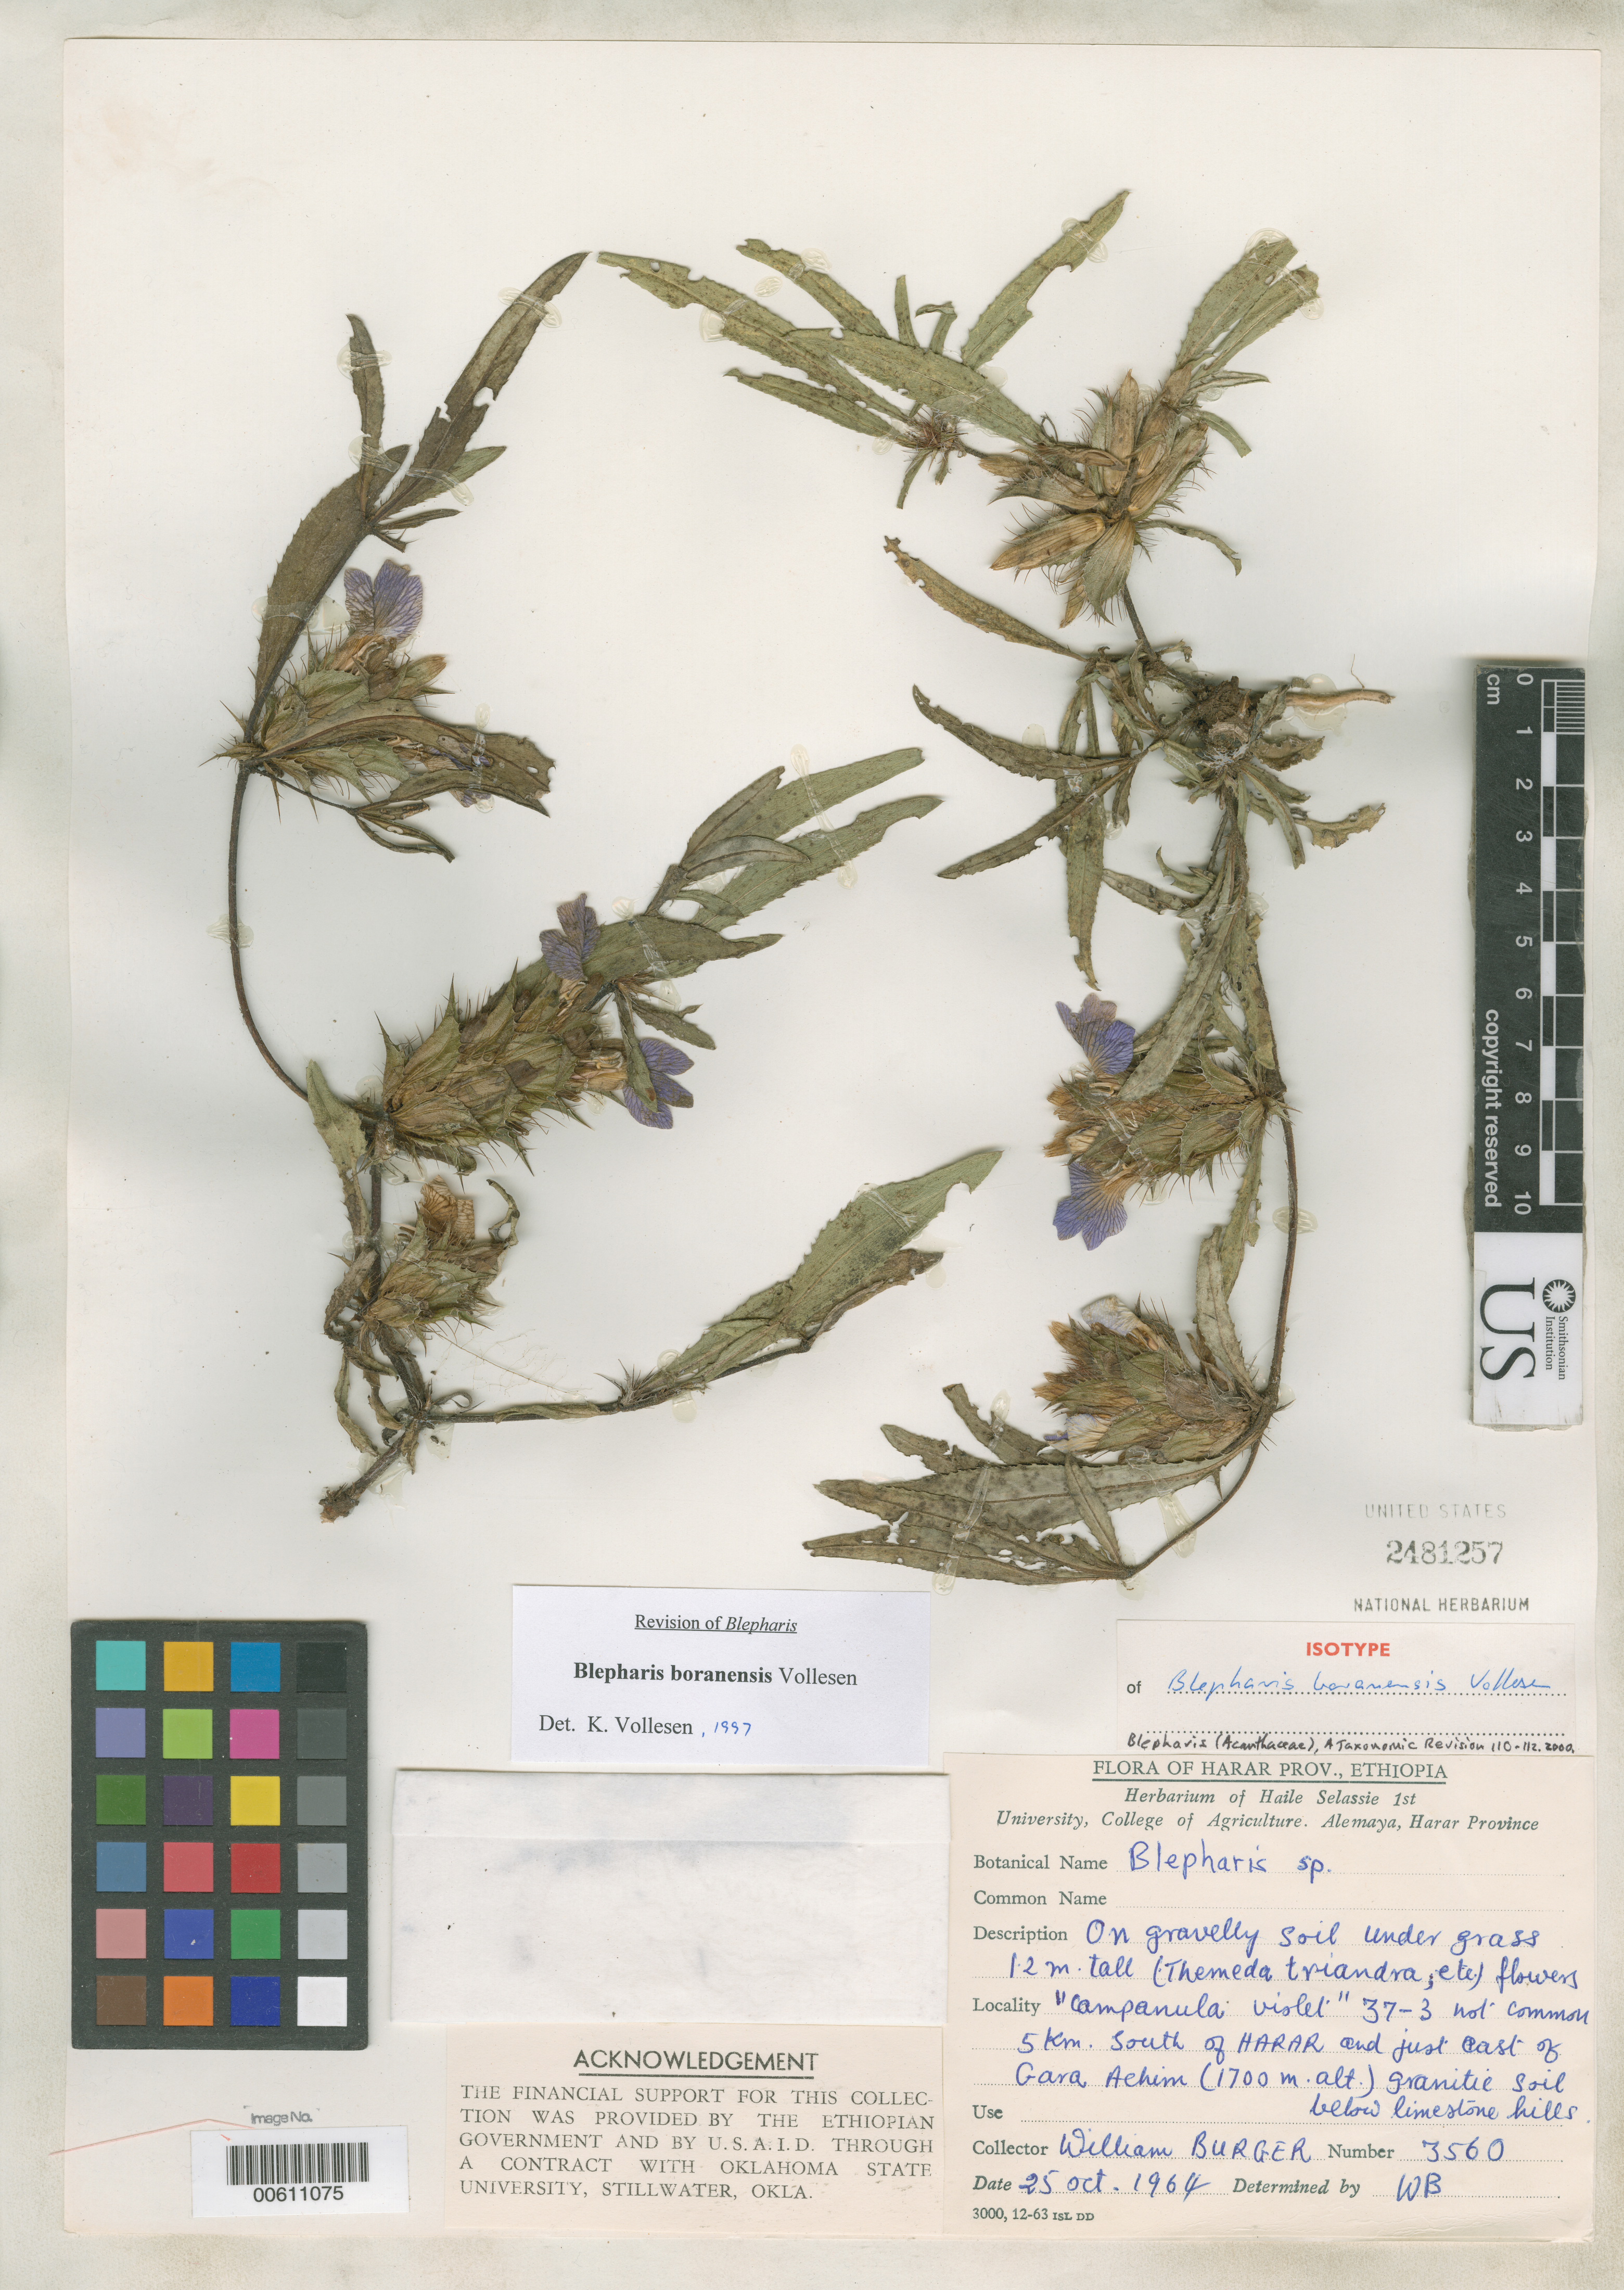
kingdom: Plantae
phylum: Tracheophyta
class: Magnoliopsida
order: Lamiales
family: Acanthaceae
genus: Blepharis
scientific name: Blepharis boranensis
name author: Vollesen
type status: Isotype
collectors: W. Burger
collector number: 3560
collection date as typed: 25 Oct 1964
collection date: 1964-10-25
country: Ethiopia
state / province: Harari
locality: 5 km S of Harar and just E of Gara Achim. Below limestone hills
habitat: On gravelly soil under grass.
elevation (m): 1700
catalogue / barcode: US 248125